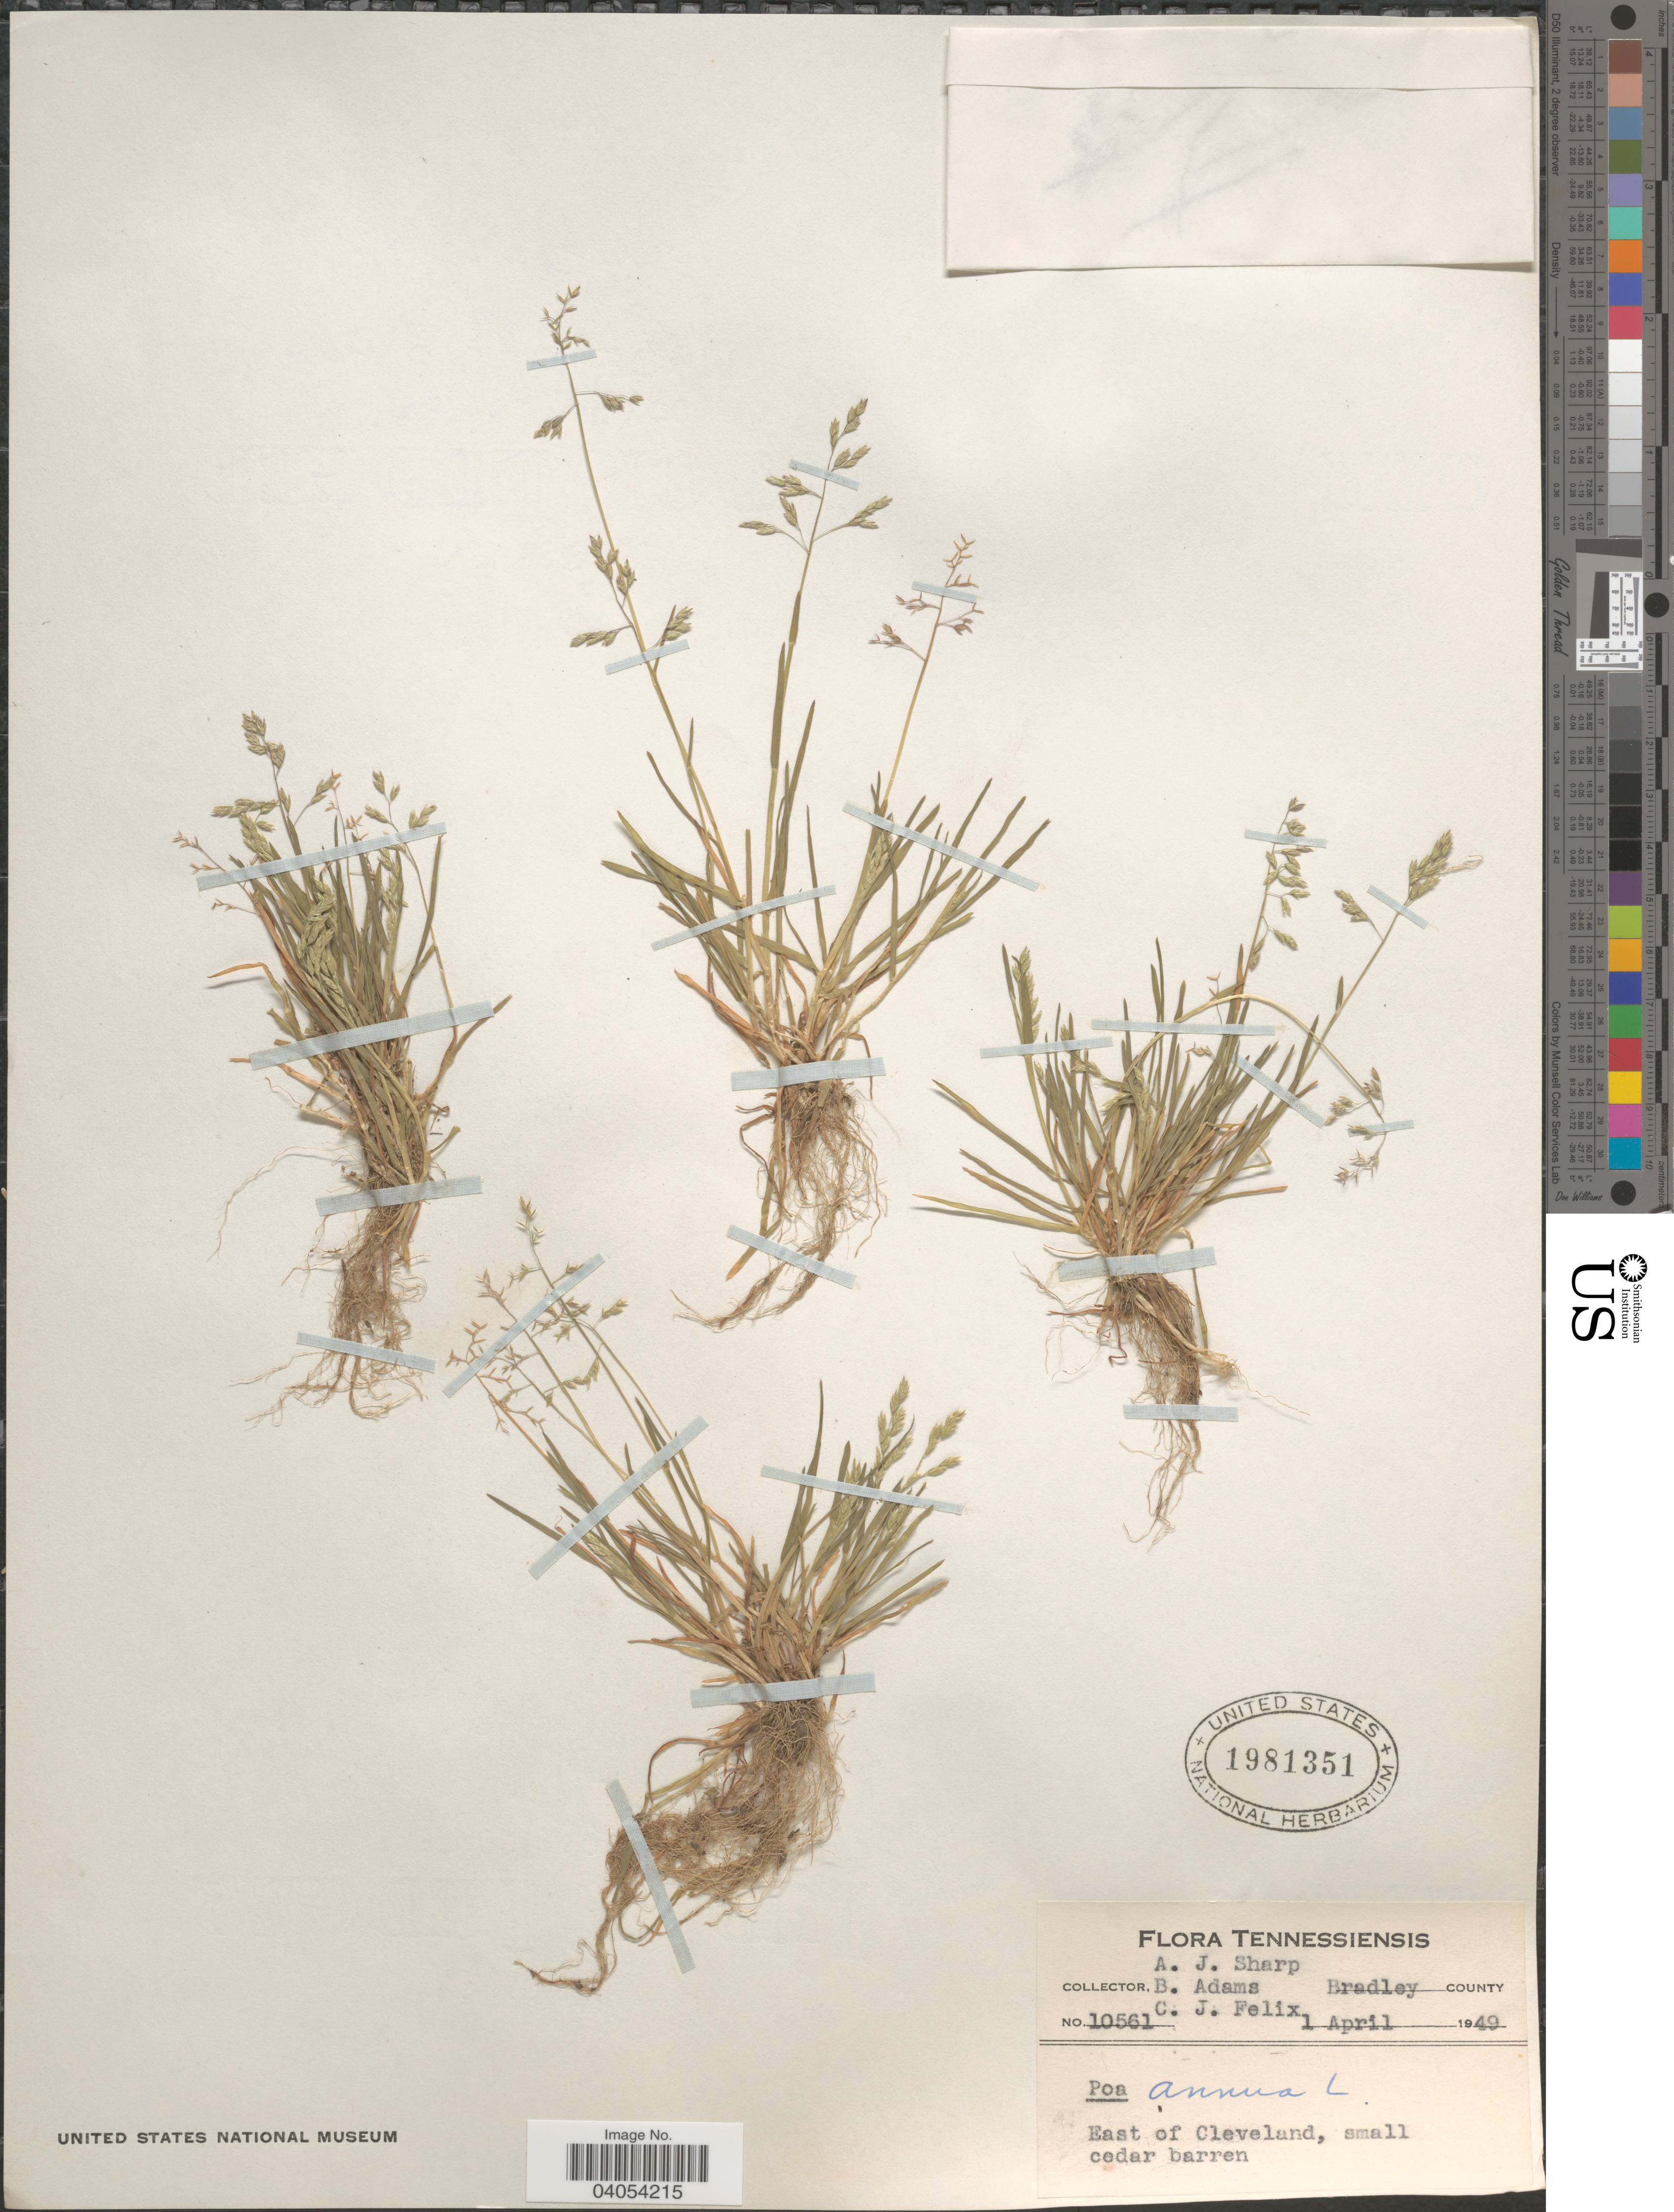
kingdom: Plantae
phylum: Tracheophyta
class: Liliopsida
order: Poales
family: Poaceae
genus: Poa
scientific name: Poa annua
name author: L.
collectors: A. J. Sharp, B. Adams & C. Felix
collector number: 10561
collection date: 1949-04-01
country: United States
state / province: Tennessee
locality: Bradley County. East of Cleveland, small cedar barren.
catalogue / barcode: US 1981351